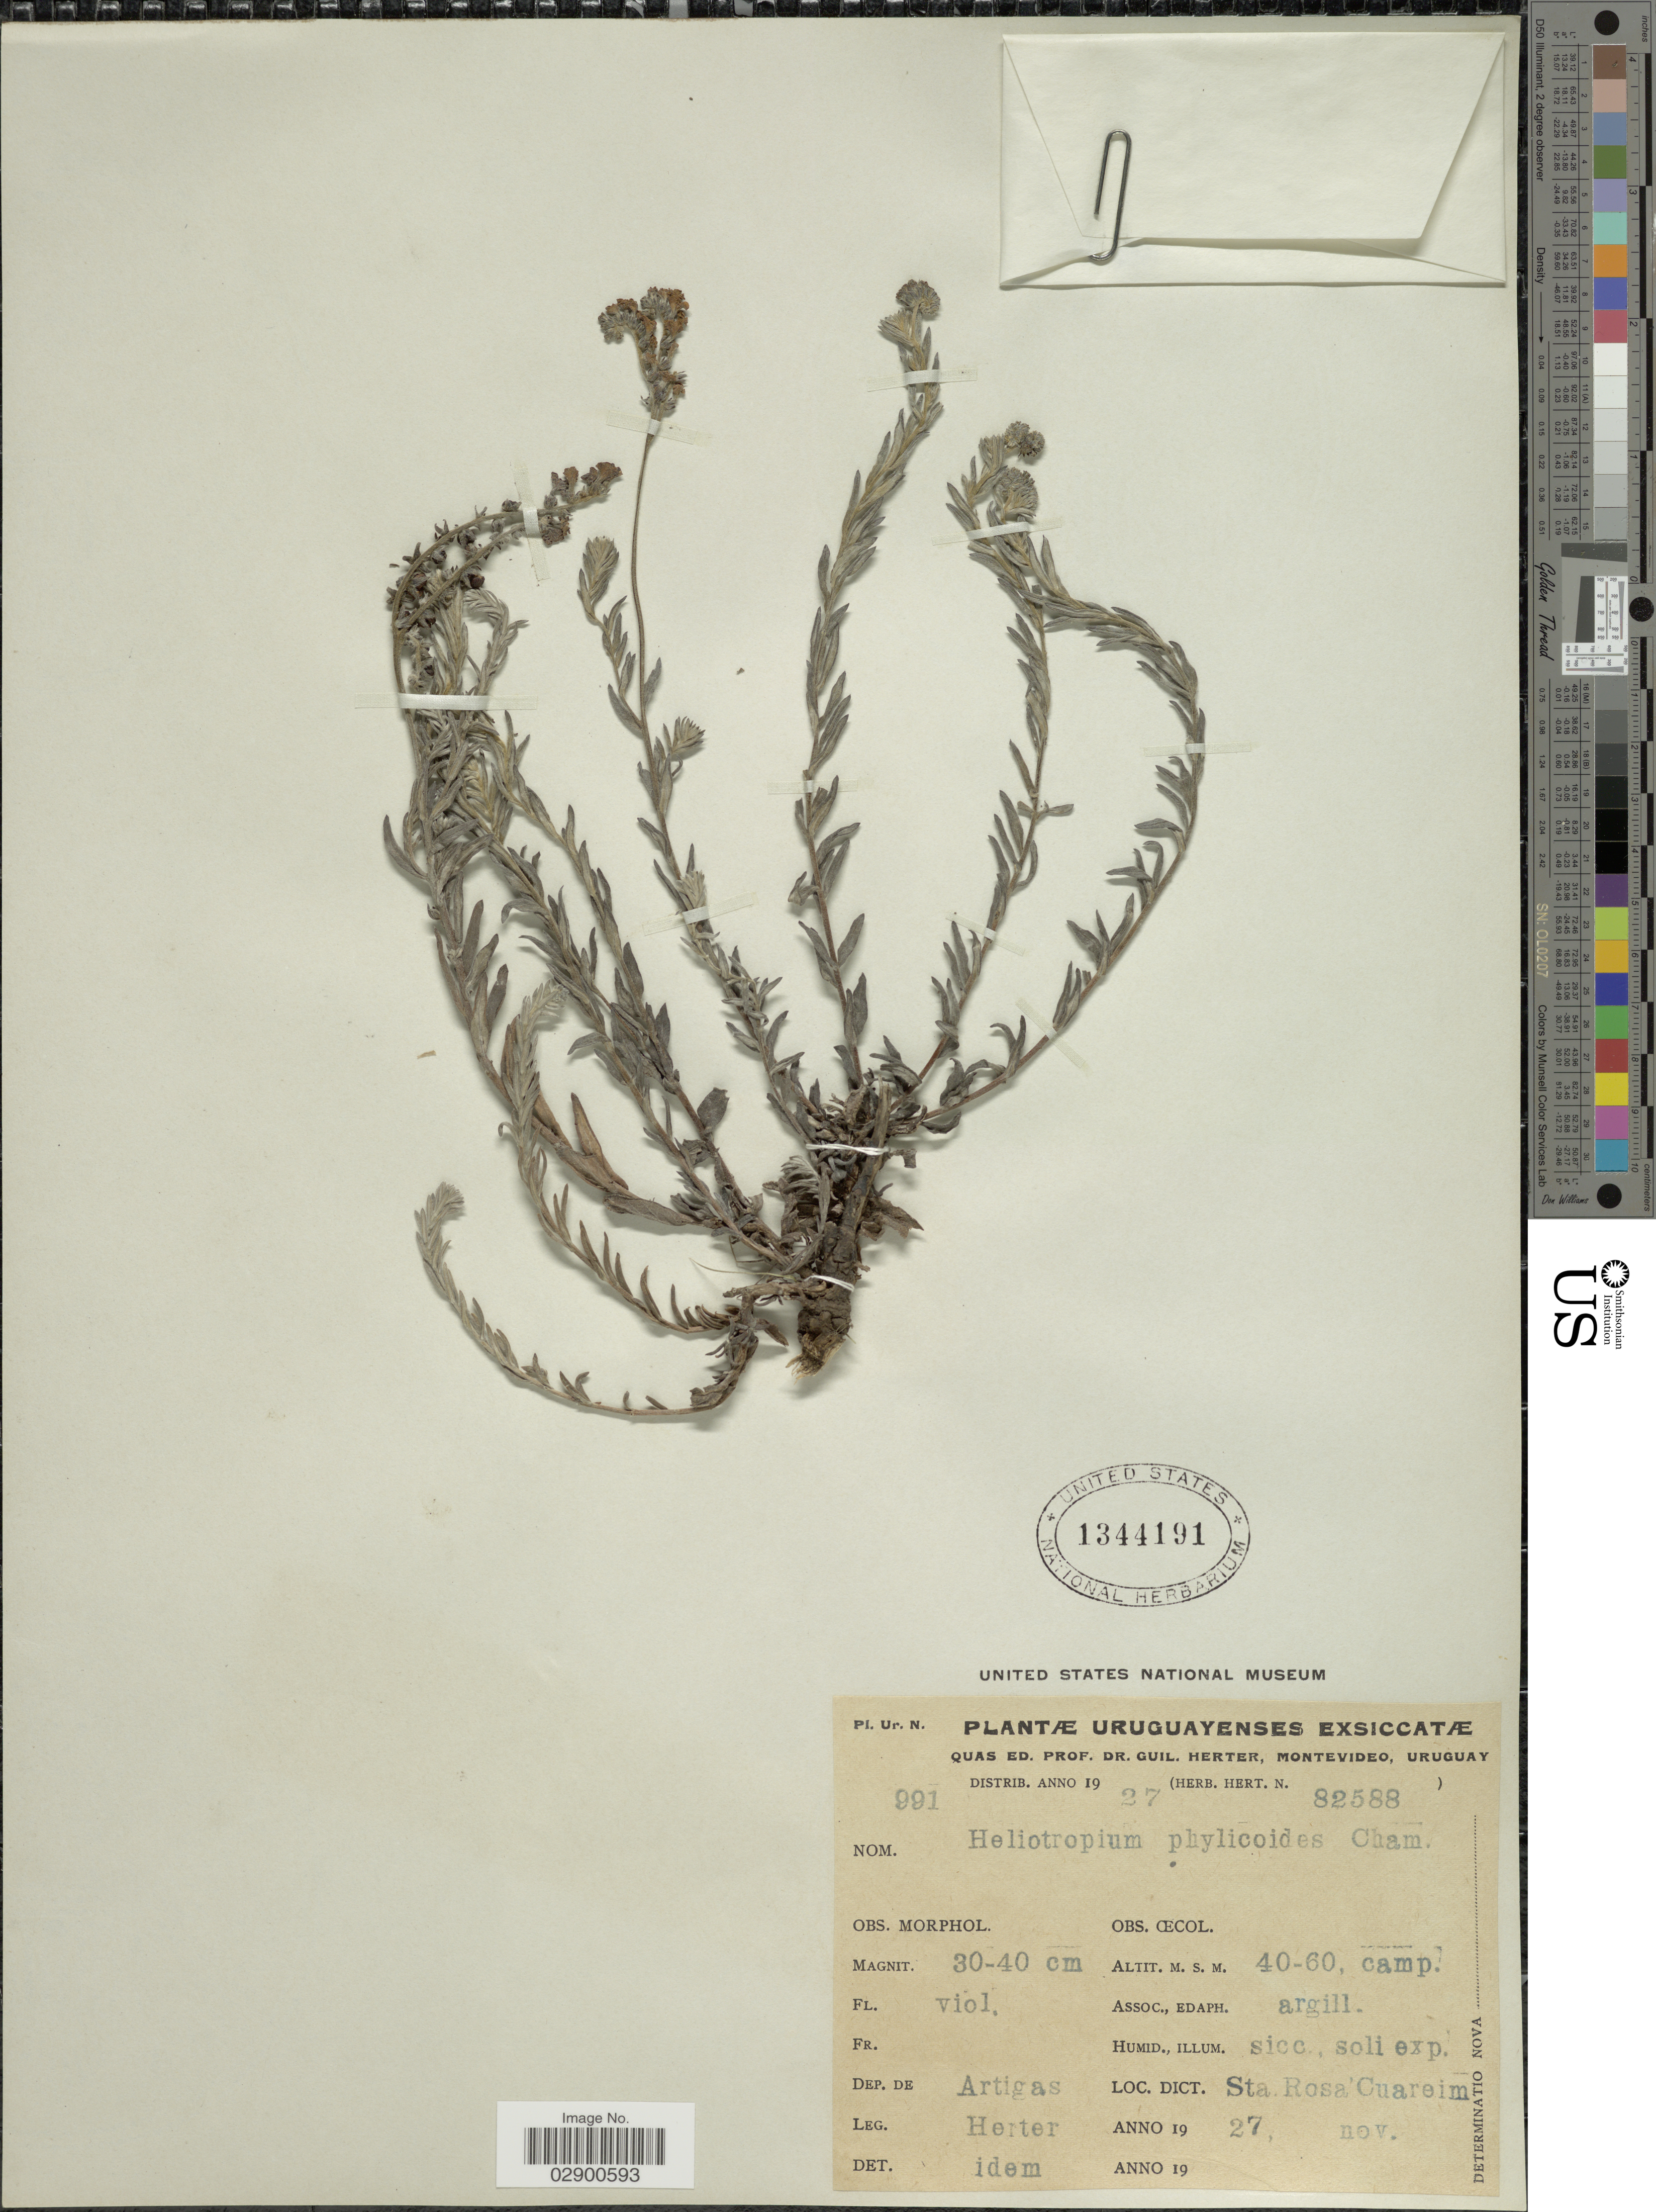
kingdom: Plantae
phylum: Tracheophyta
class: Magnoliopsida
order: Boraginales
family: Heliotropiaceae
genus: Heliotropium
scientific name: Heliotropium phylicoides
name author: Cham.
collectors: G. Herter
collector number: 991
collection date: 1927-11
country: Uruguay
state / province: Artigas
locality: Dep. de Artigas. Sta. Rosa Cuareim.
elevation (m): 40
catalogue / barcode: US 1344191